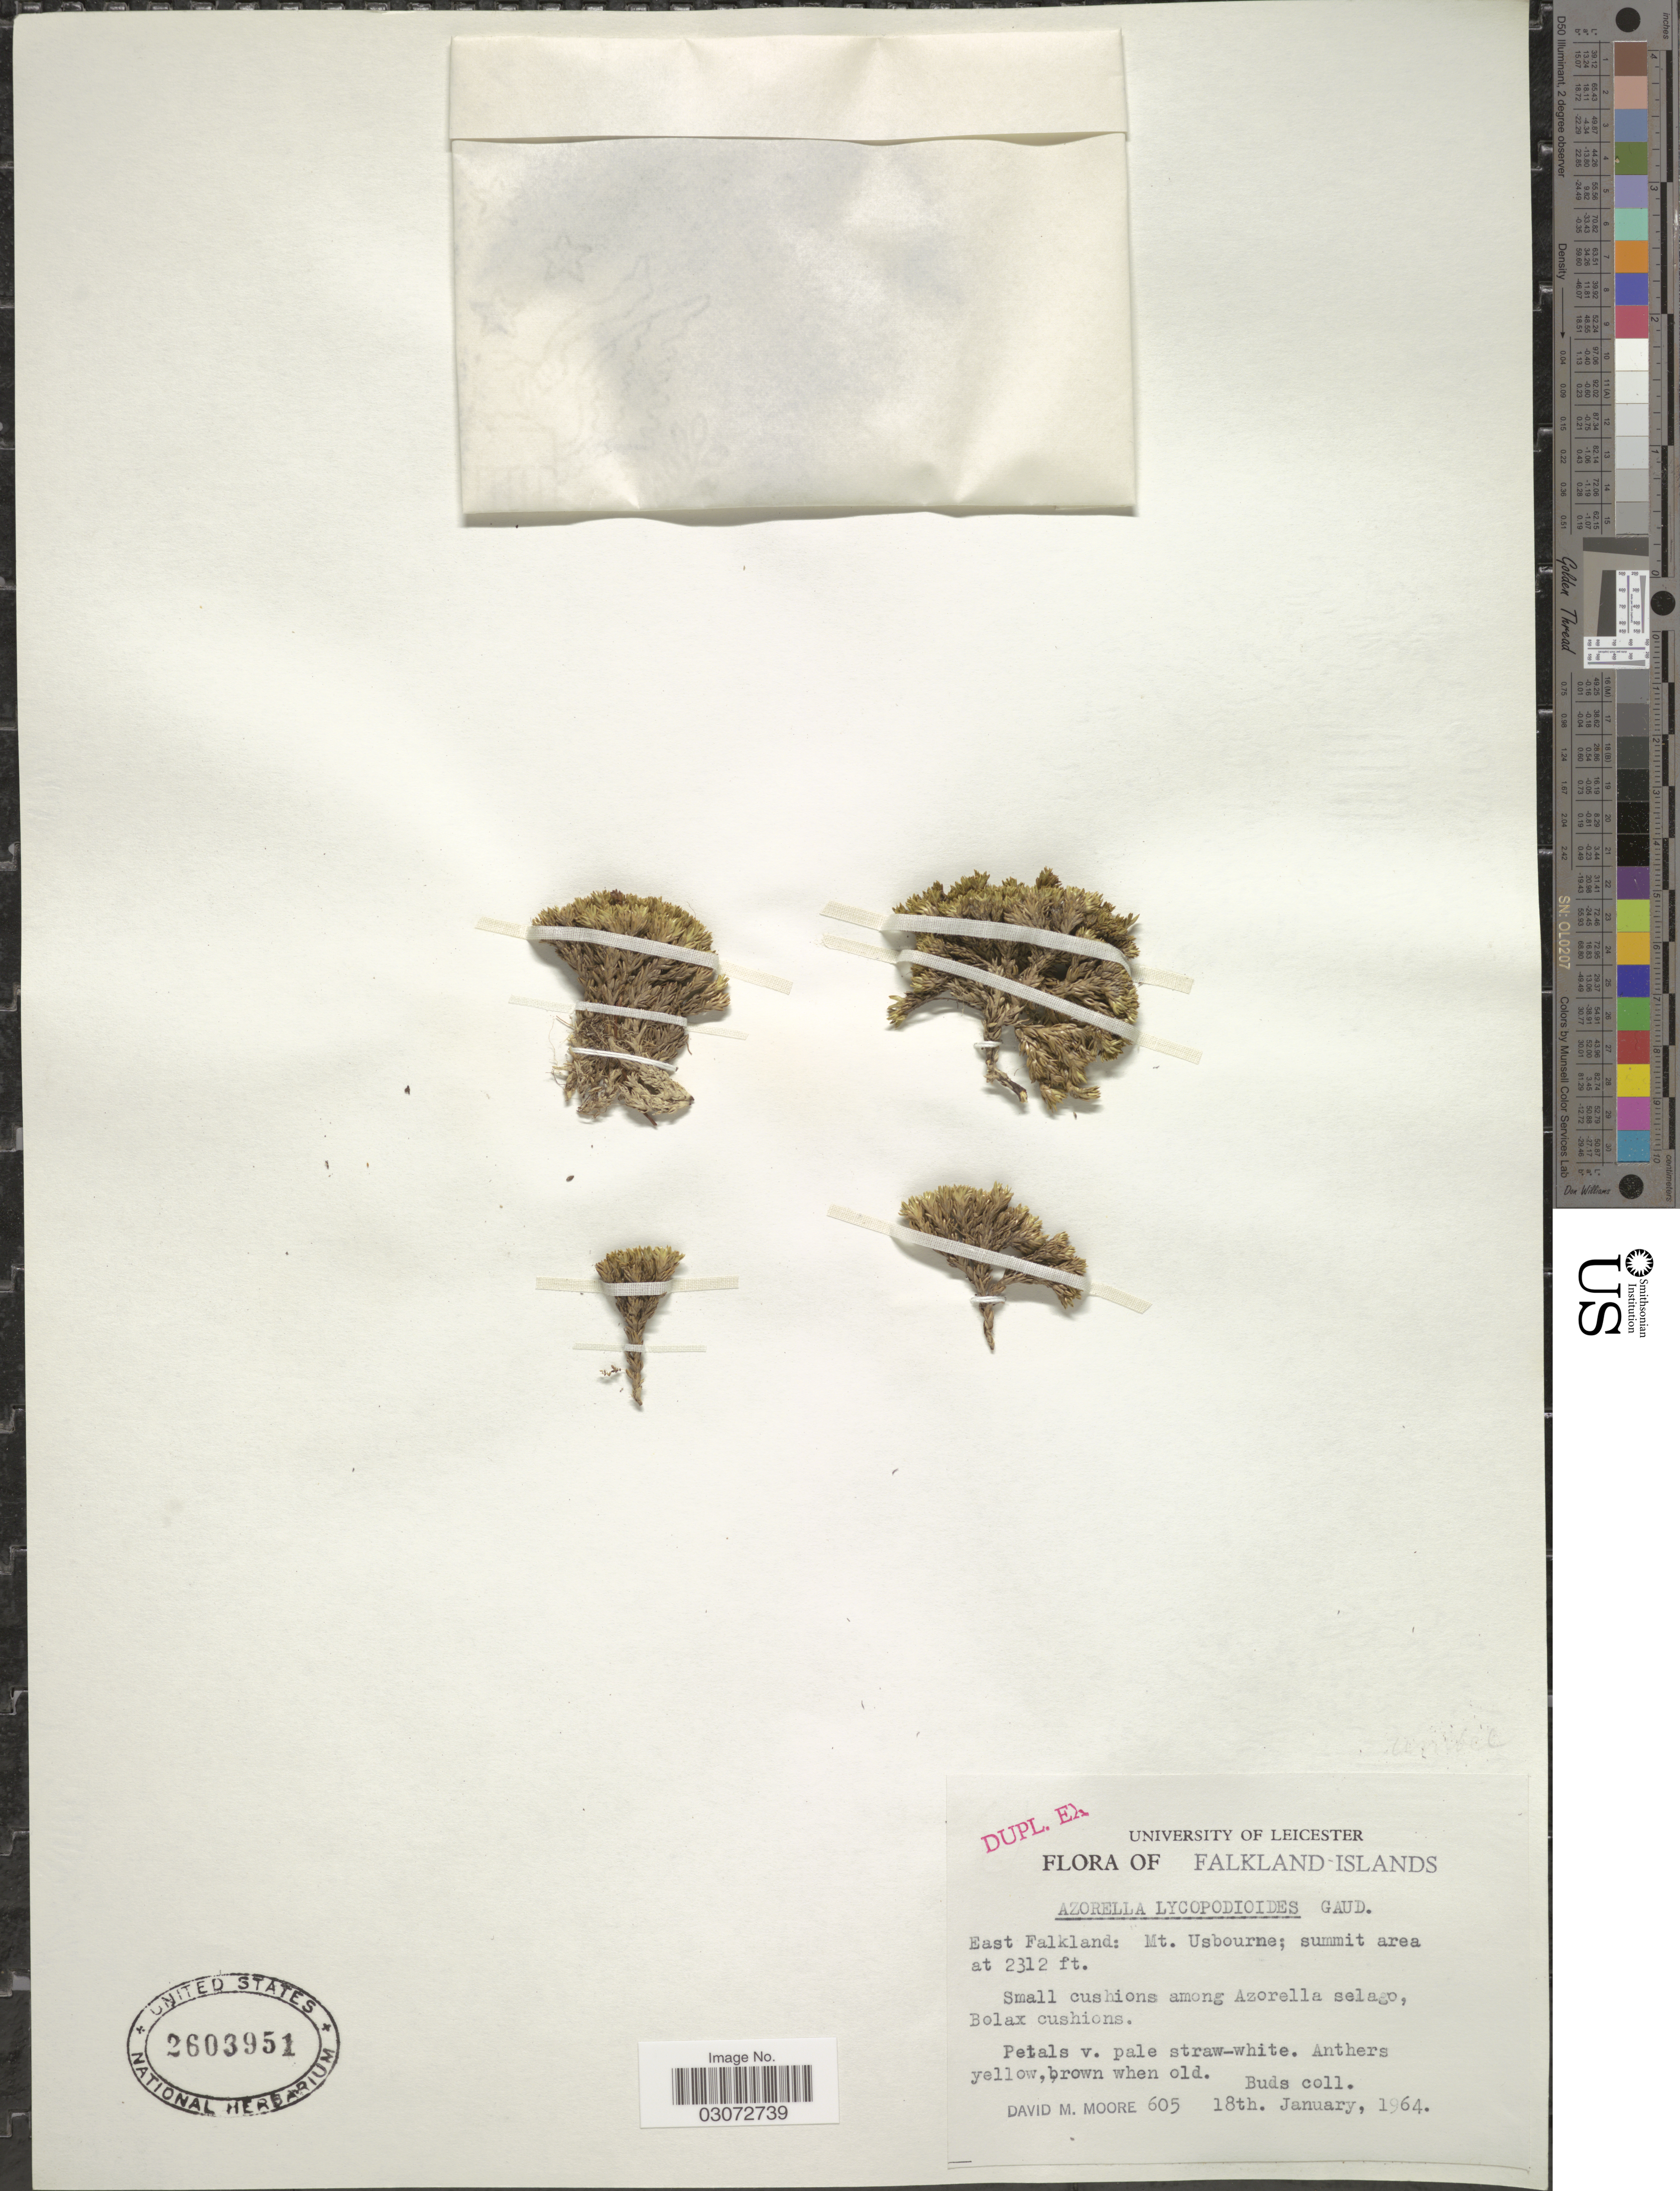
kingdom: Plantae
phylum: Tracheophyta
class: Magnoliopsida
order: Apiales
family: Apiaceae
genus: Azorella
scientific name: Azorella lycopodioides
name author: Gaudich.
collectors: D. Moore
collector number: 605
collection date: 1964-01-18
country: Falkland Islands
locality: East Falkland: Mt. Usbourne; summit are.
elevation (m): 705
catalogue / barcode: US 2603951